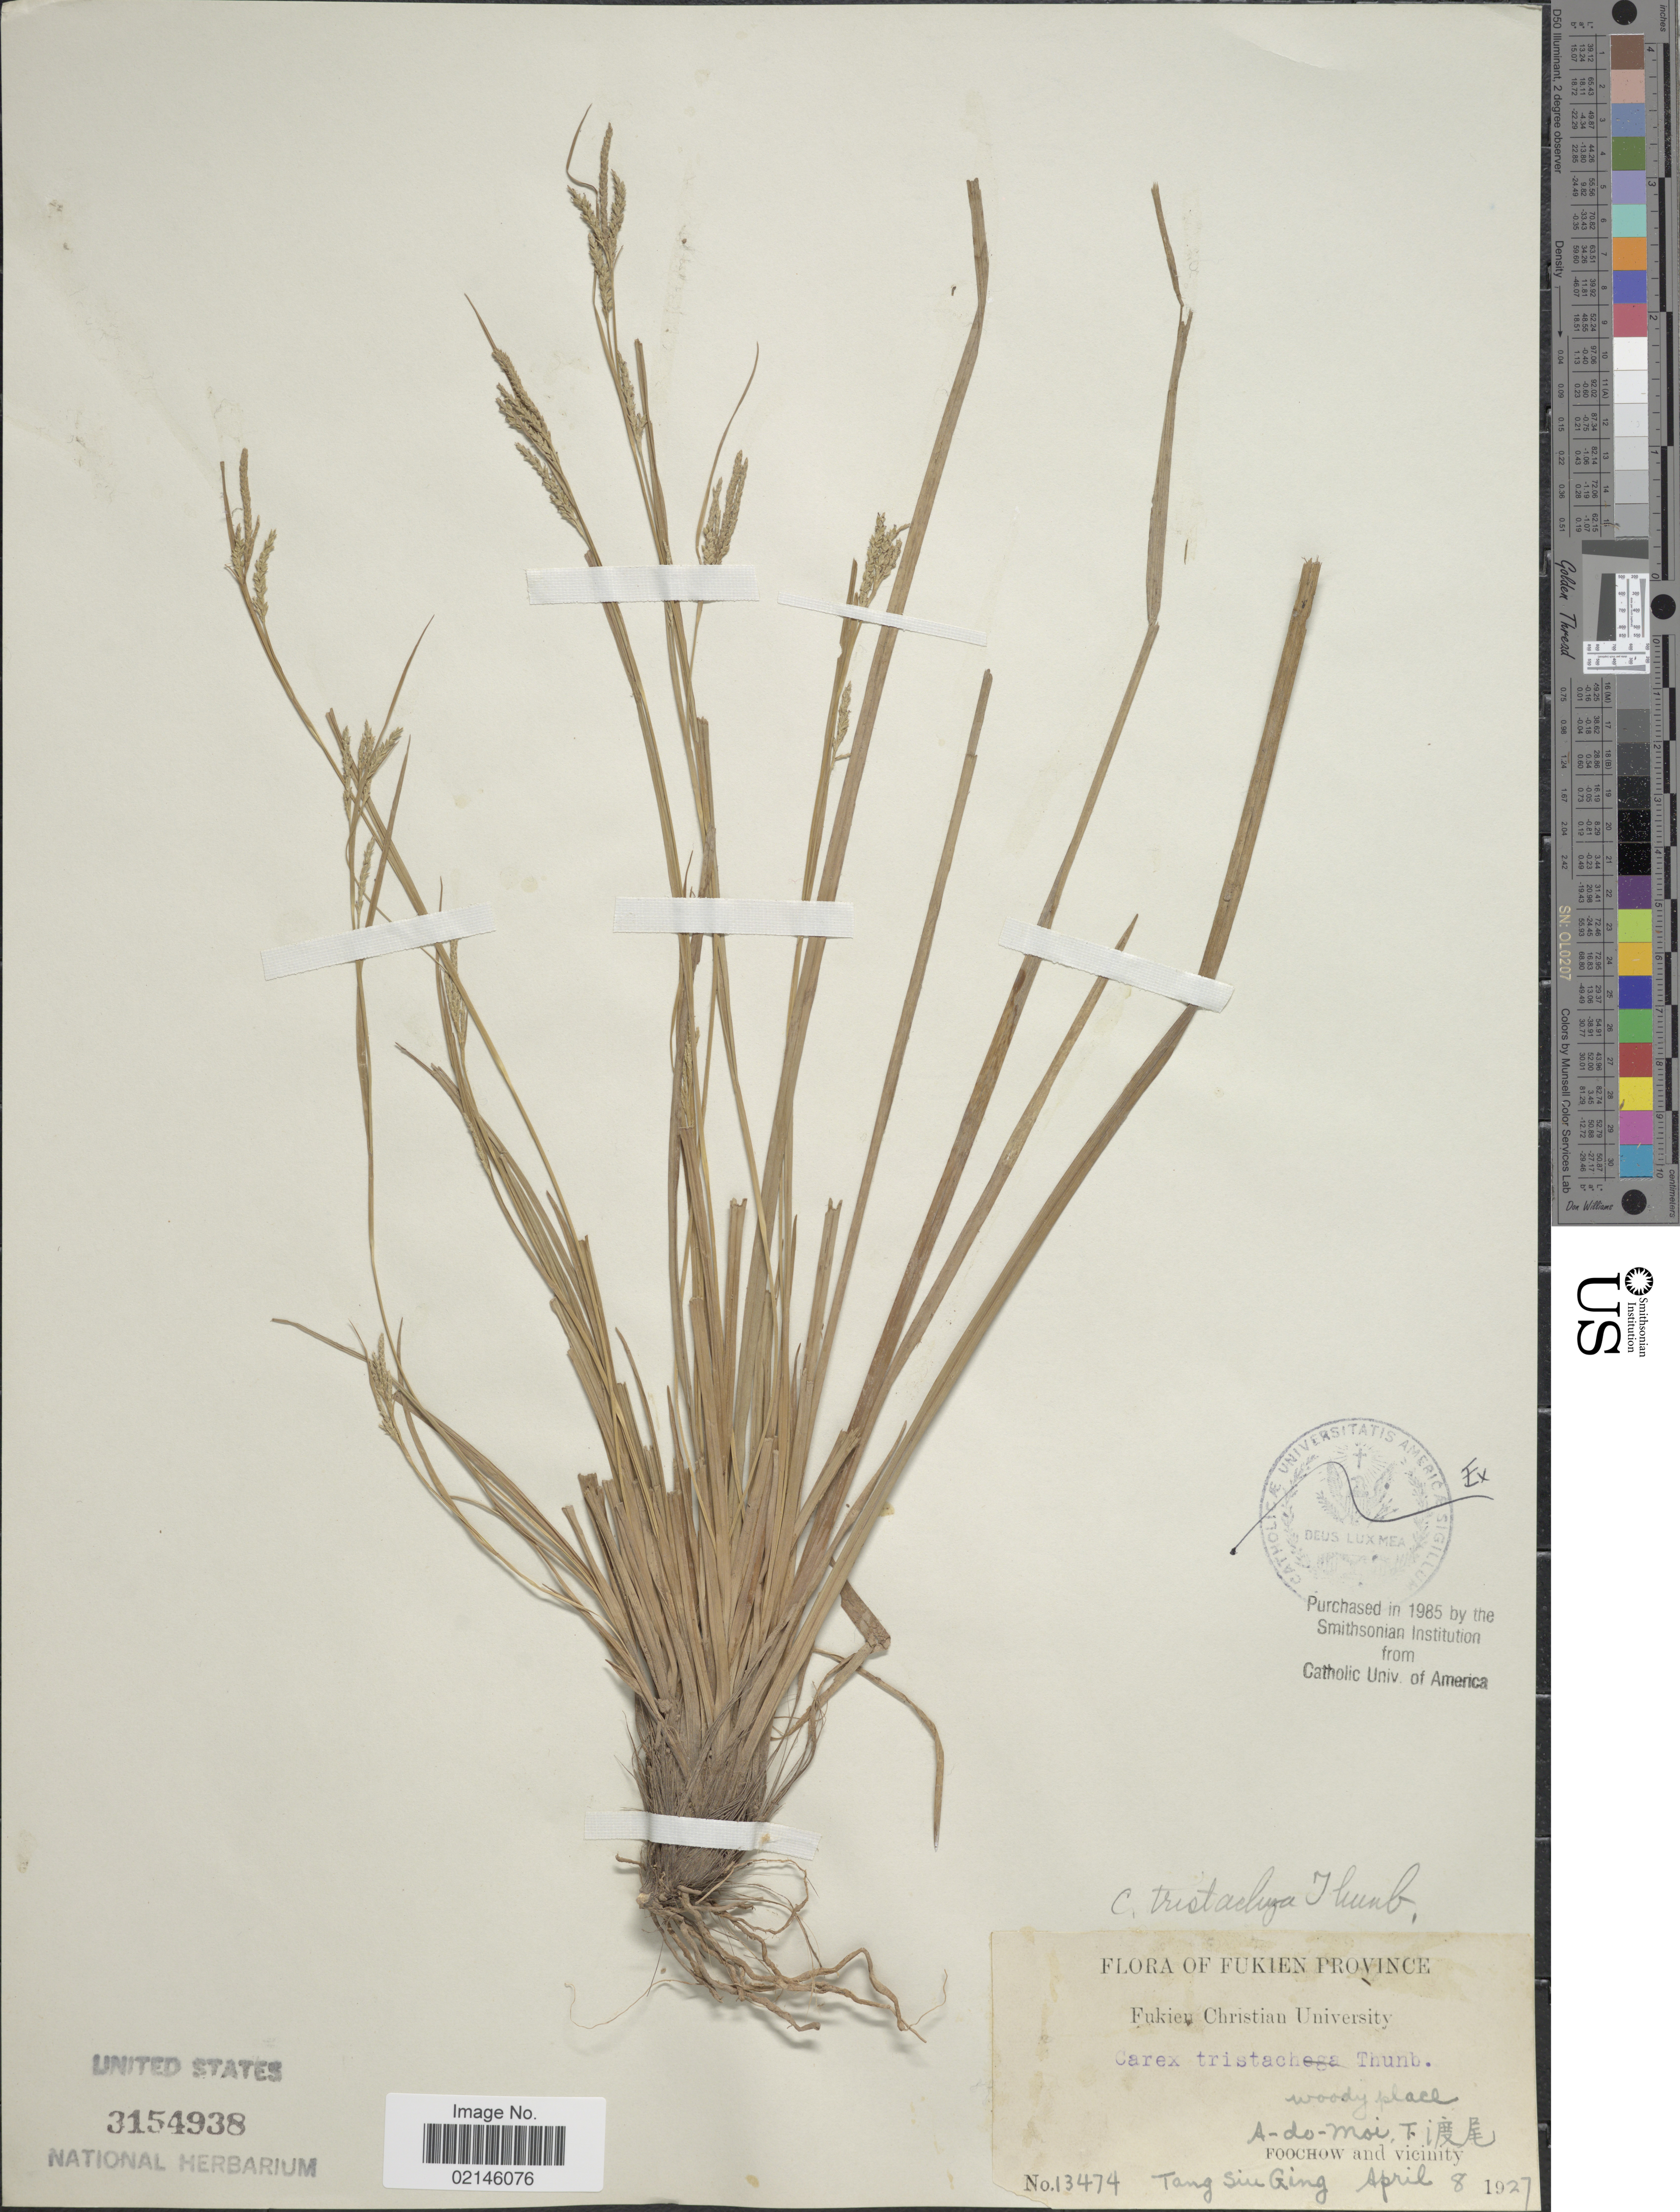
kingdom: Plantae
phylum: Tracheophyta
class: Liliopsida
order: Poales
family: Cyperaceae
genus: Carex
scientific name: Carex tristachya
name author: Thunb.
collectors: T. Ging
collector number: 13474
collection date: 1927-04-08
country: China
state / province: Fujian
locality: Fukien Province. A-do-moi, F. i. [interpreted] Foochow and vicinity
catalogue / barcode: US 3154938